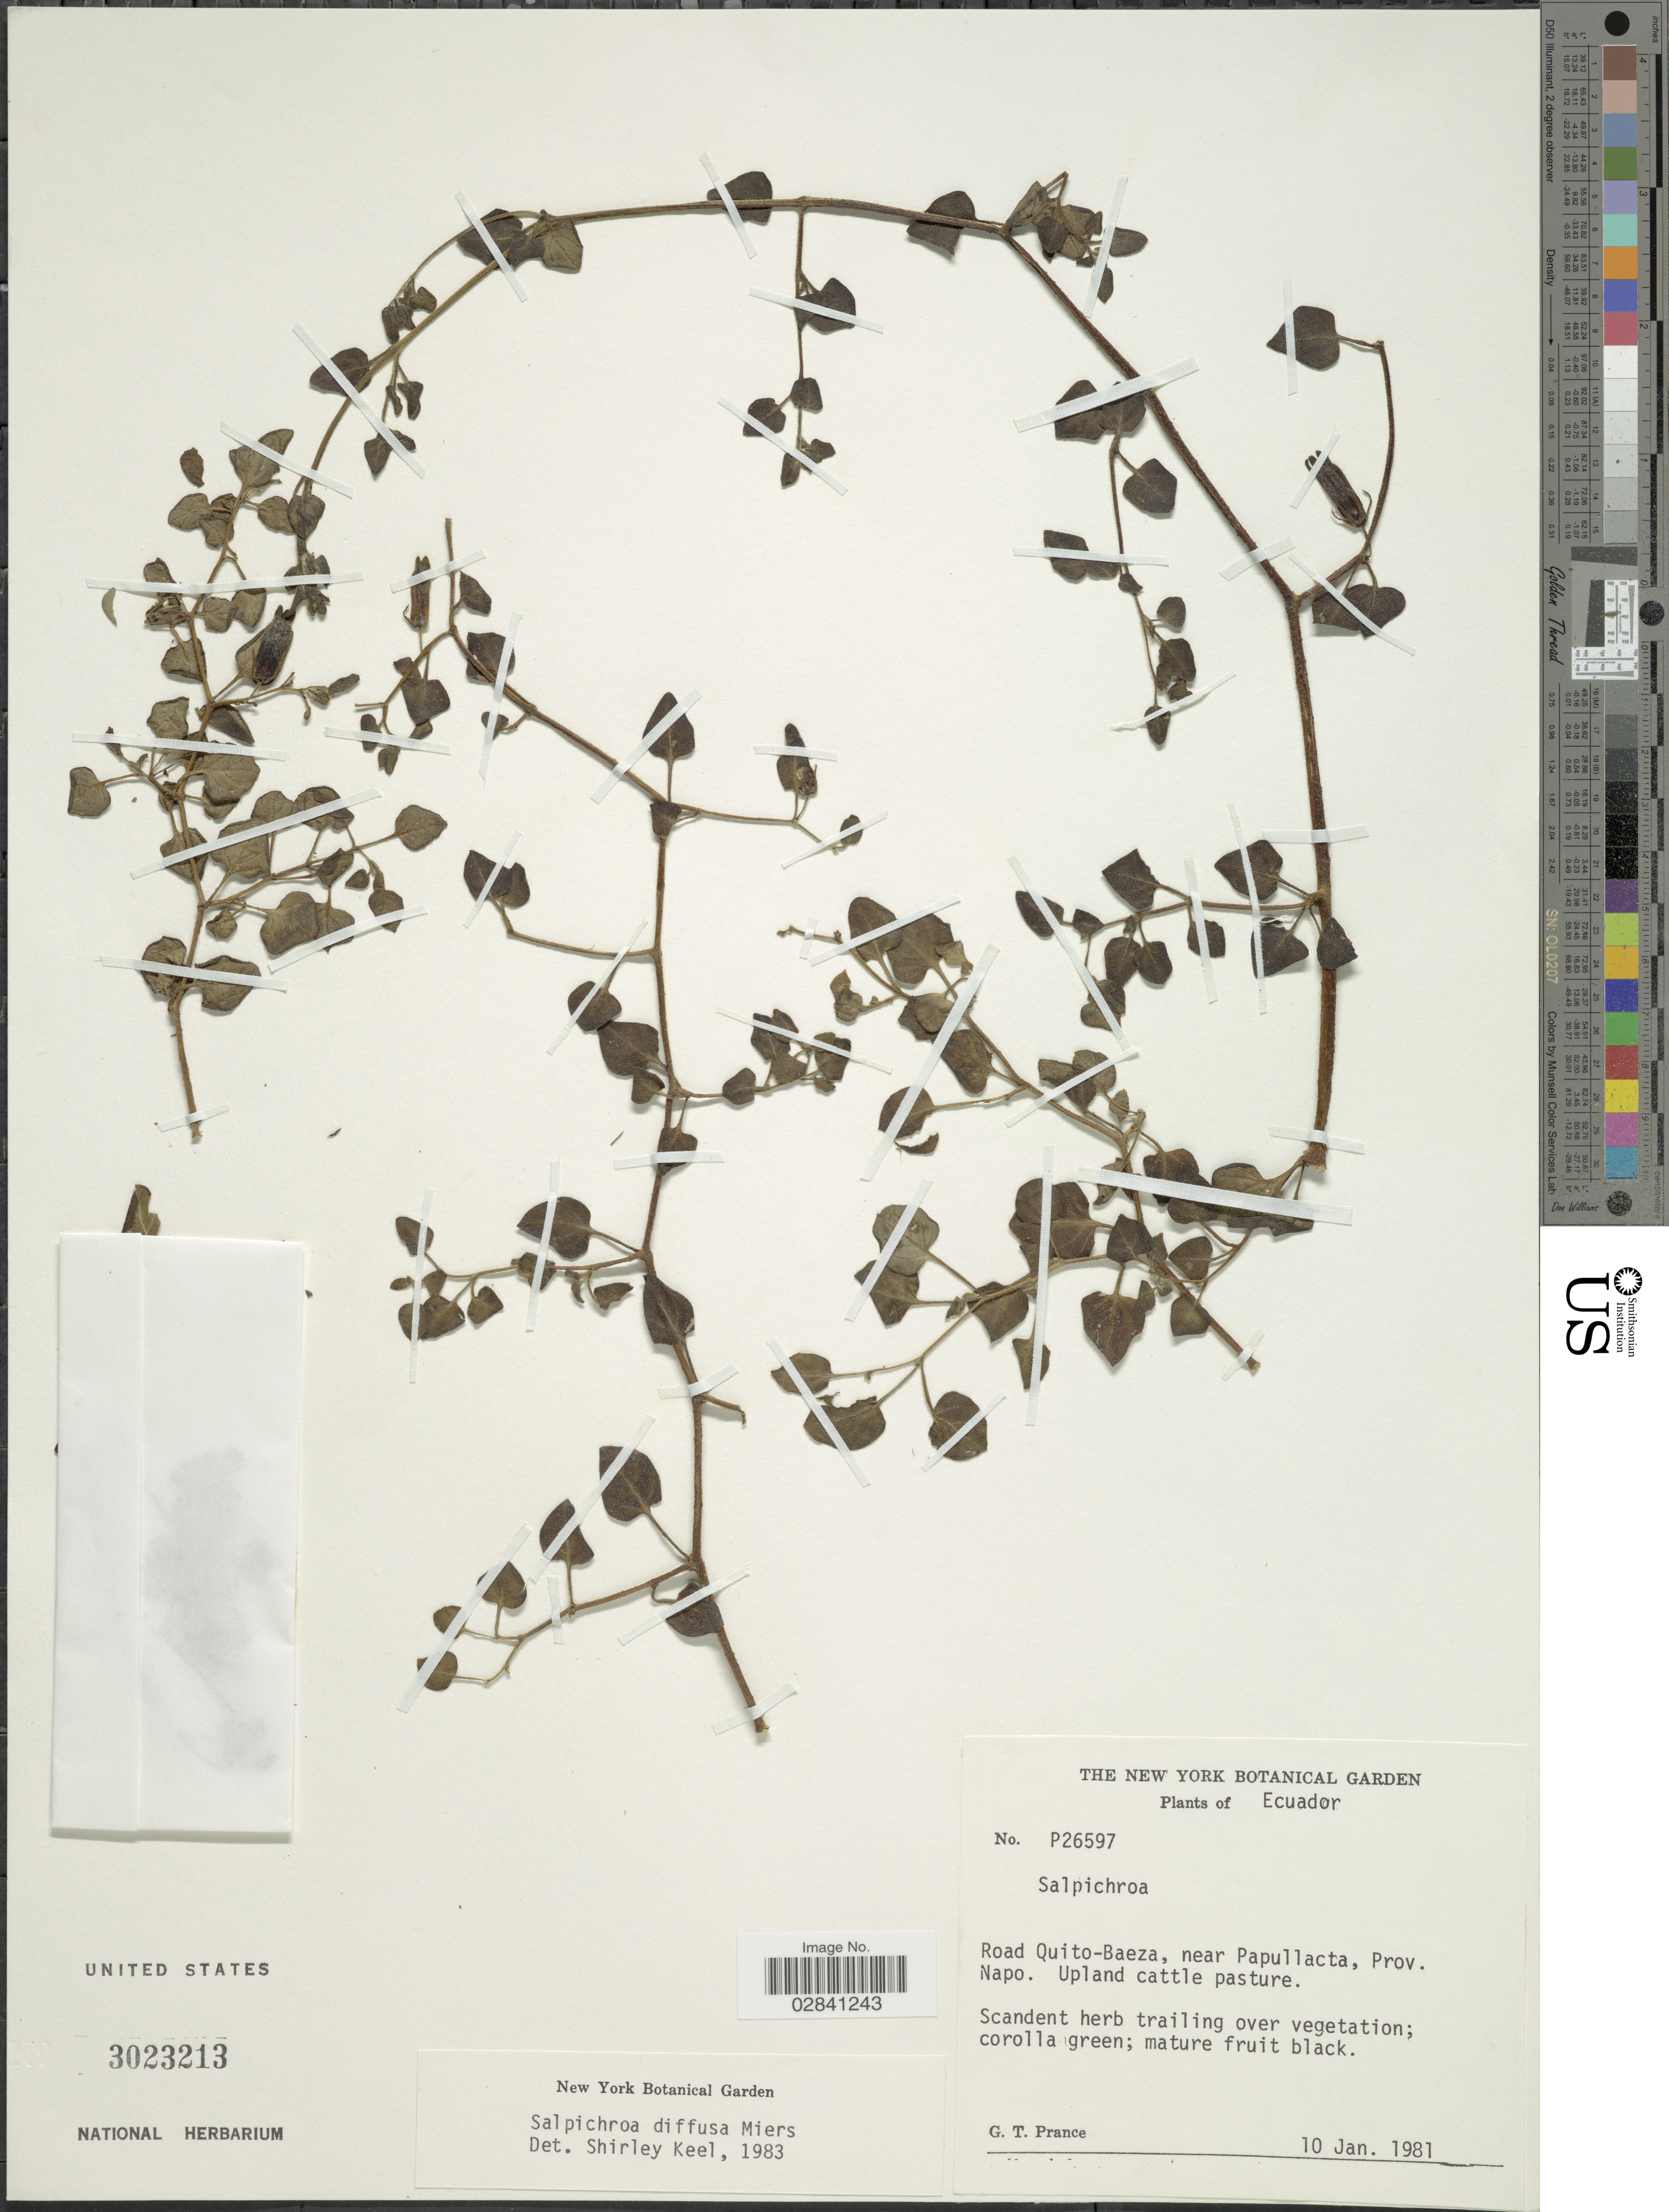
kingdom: Plantae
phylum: Tracheophyta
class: Magnoliopsida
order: Solanales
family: Solanaceae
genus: Salpichroa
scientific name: Salpichroa diffusa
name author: Miers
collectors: G. T. Prance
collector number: P26597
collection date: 1981-01-10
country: Ecuador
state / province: Napo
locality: Road Quito-Baeza, near Papullacta. Upland cattle pasture.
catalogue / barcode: US 3023213